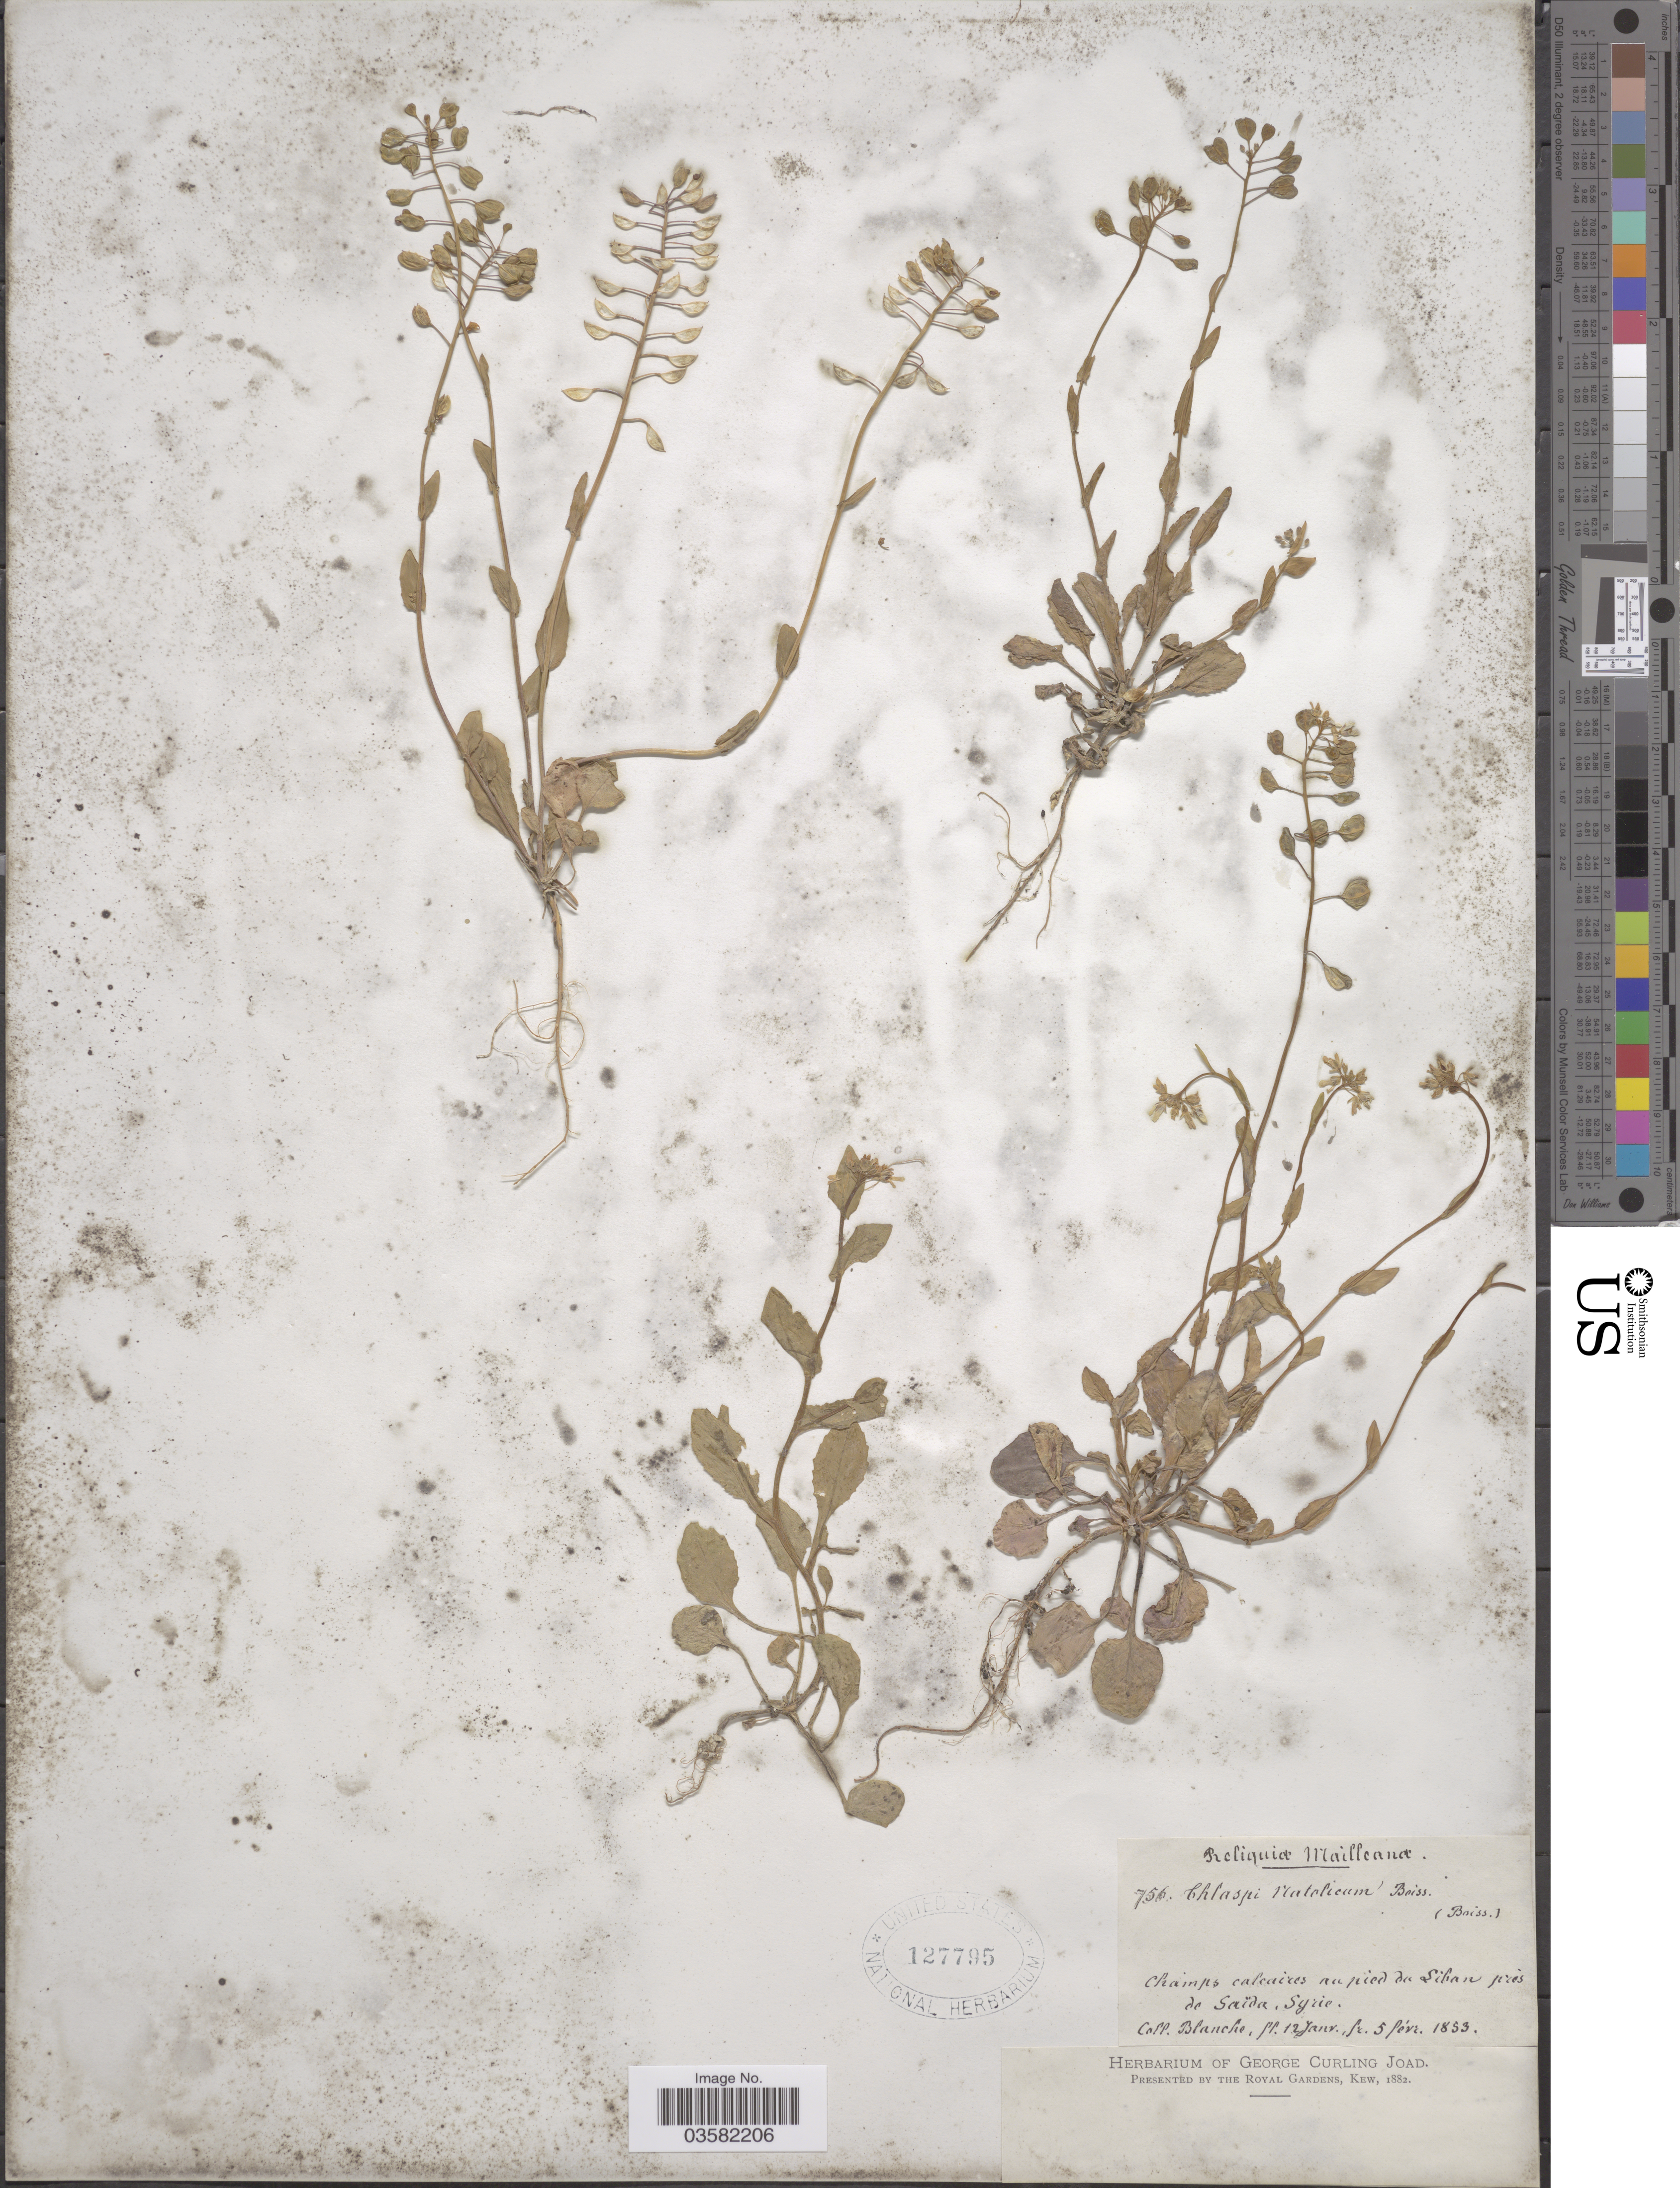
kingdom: Plantae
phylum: Tracheophyta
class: Magnoliopsida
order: Brassicales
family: Brassicaceae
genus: Thlaspi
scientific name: Thlaspi natolicum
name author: Boiss.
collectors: -. Blanche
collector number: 756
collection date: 1853-01-12/1853-02-05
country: Syria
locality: Champs calcaires au pied du Siban près de Saïda.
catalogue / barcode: US 127795